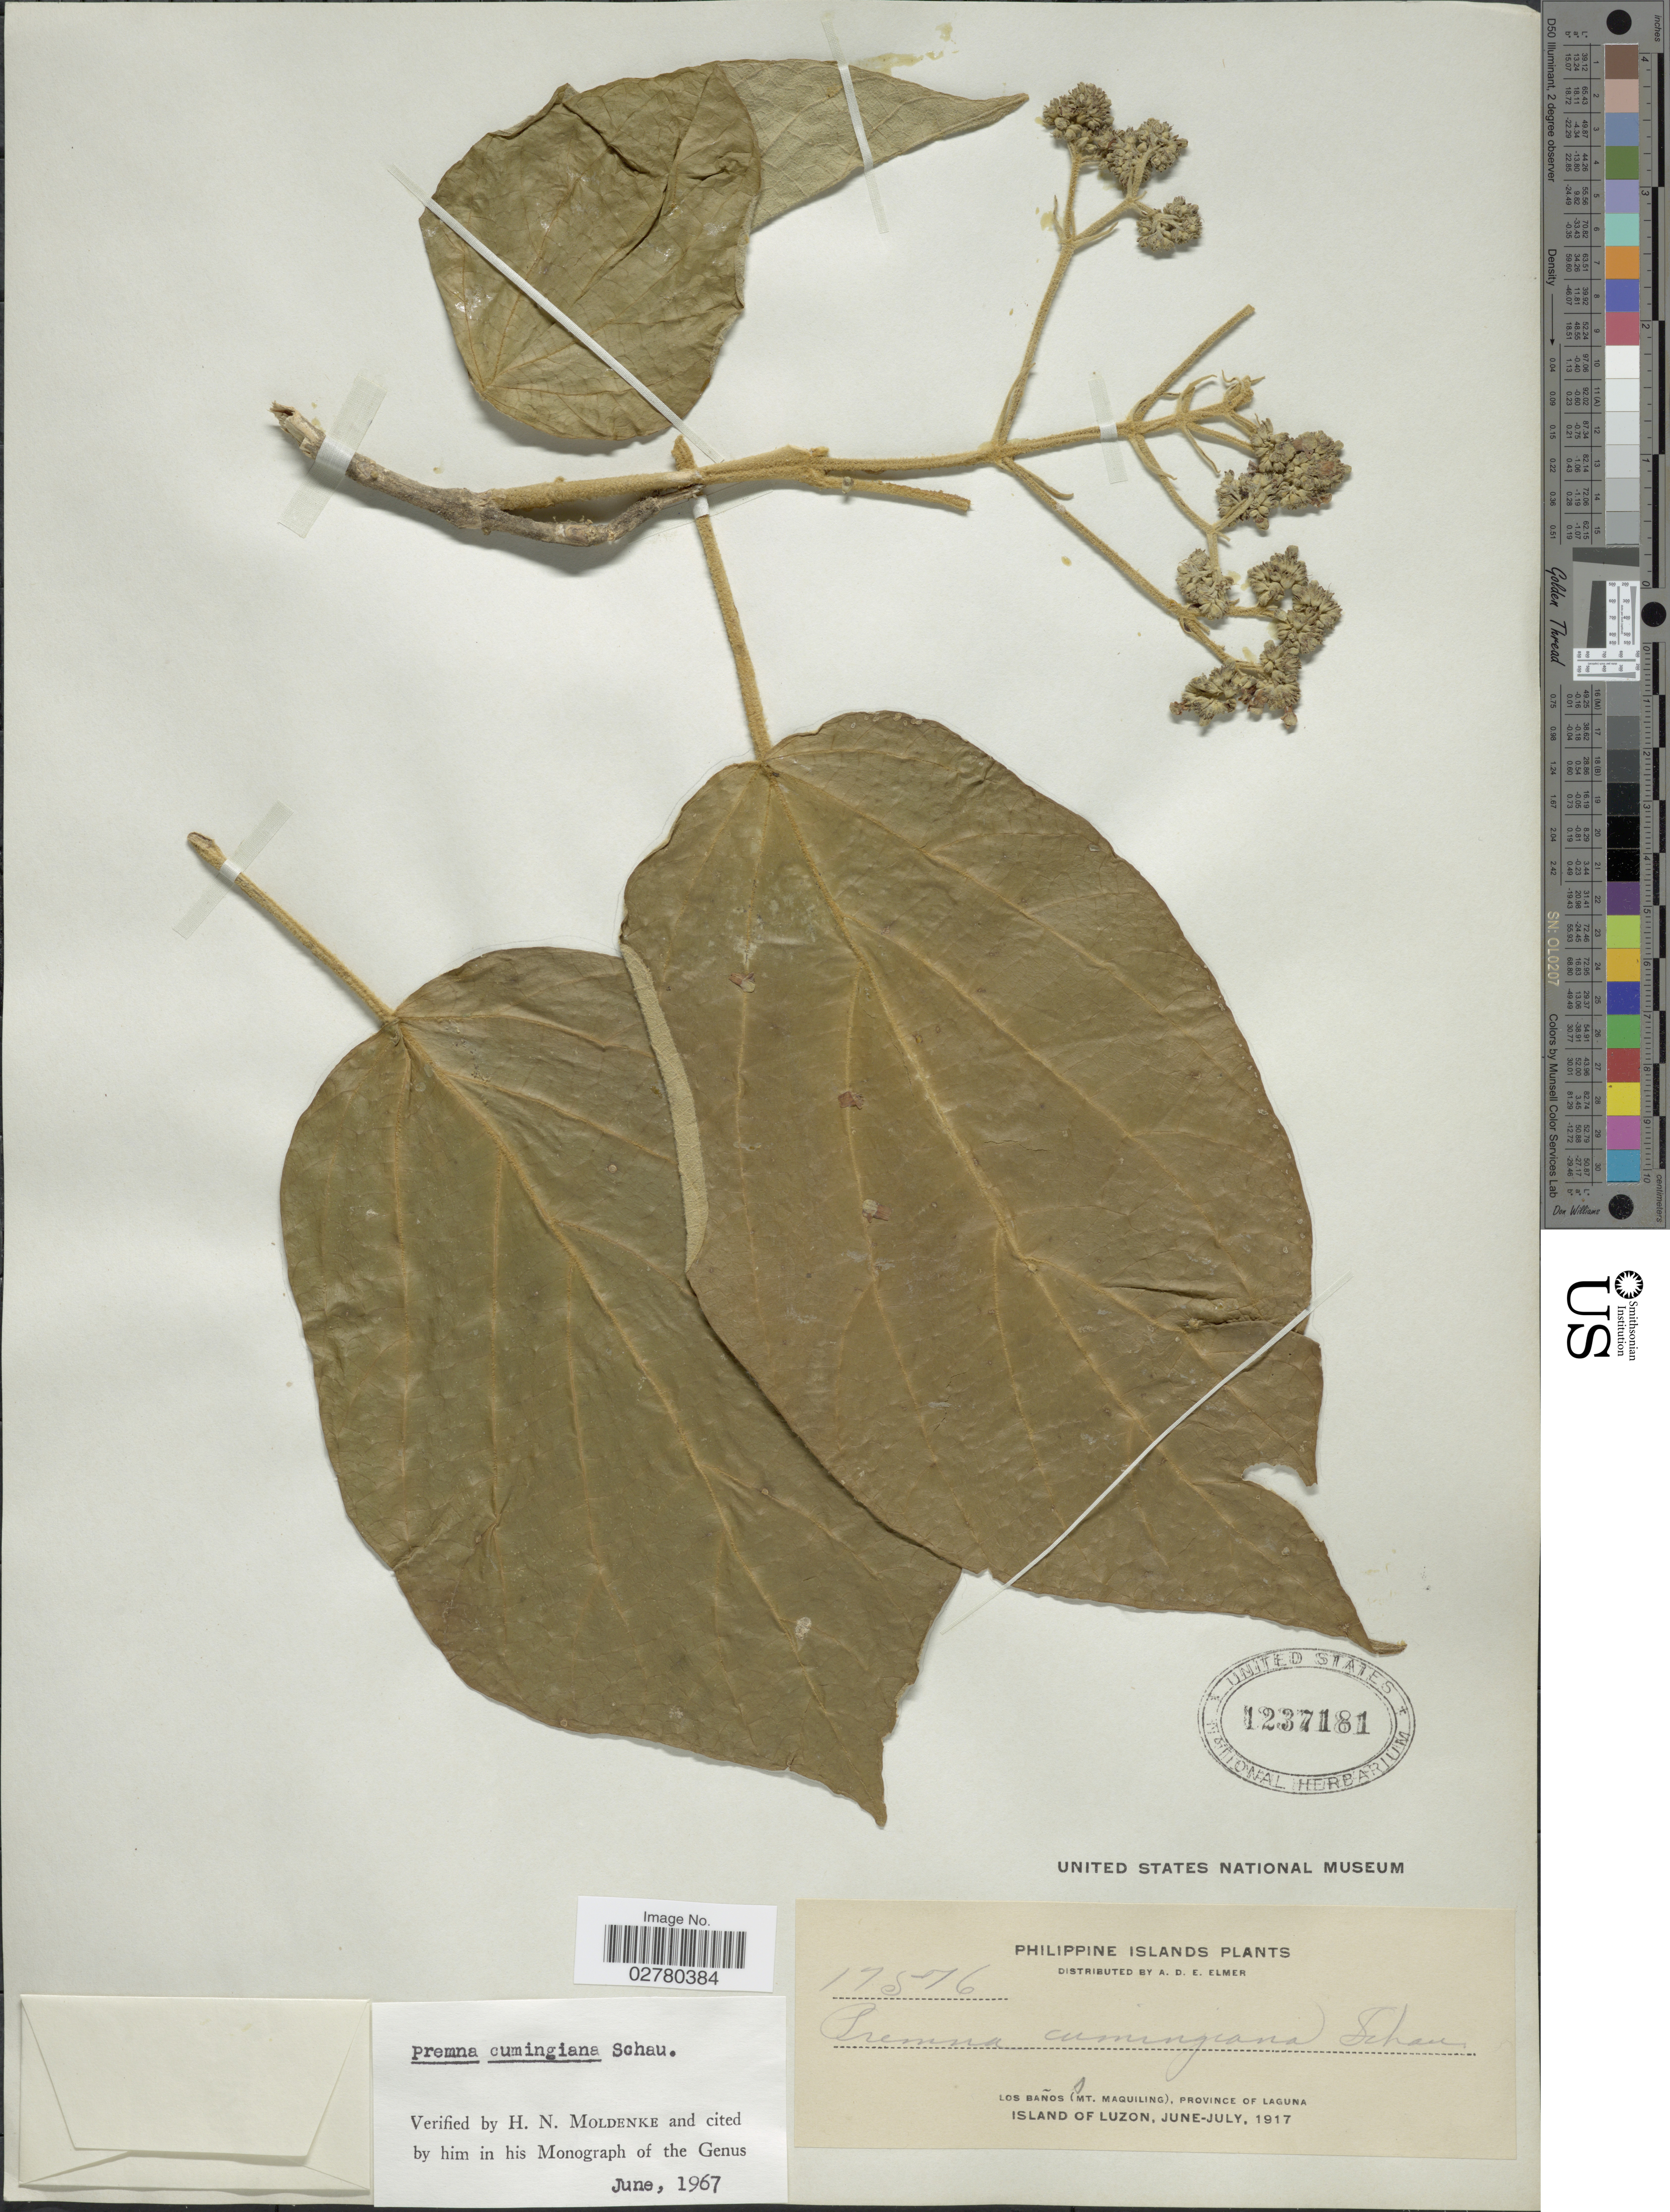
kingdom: Plantae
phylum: Tracheophyta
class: Magnoliopsida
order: Lamiales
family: Lamiaceae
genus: Premna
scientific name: Premna cumingiana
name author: Schauer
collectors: A. D. E. Elmer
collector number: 17576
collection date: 1917-06/1917-07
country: Philippines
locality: Los Baños (Mt. Maquiling), Province of Laguna, Island of Luzon.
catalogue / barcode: US 1237181